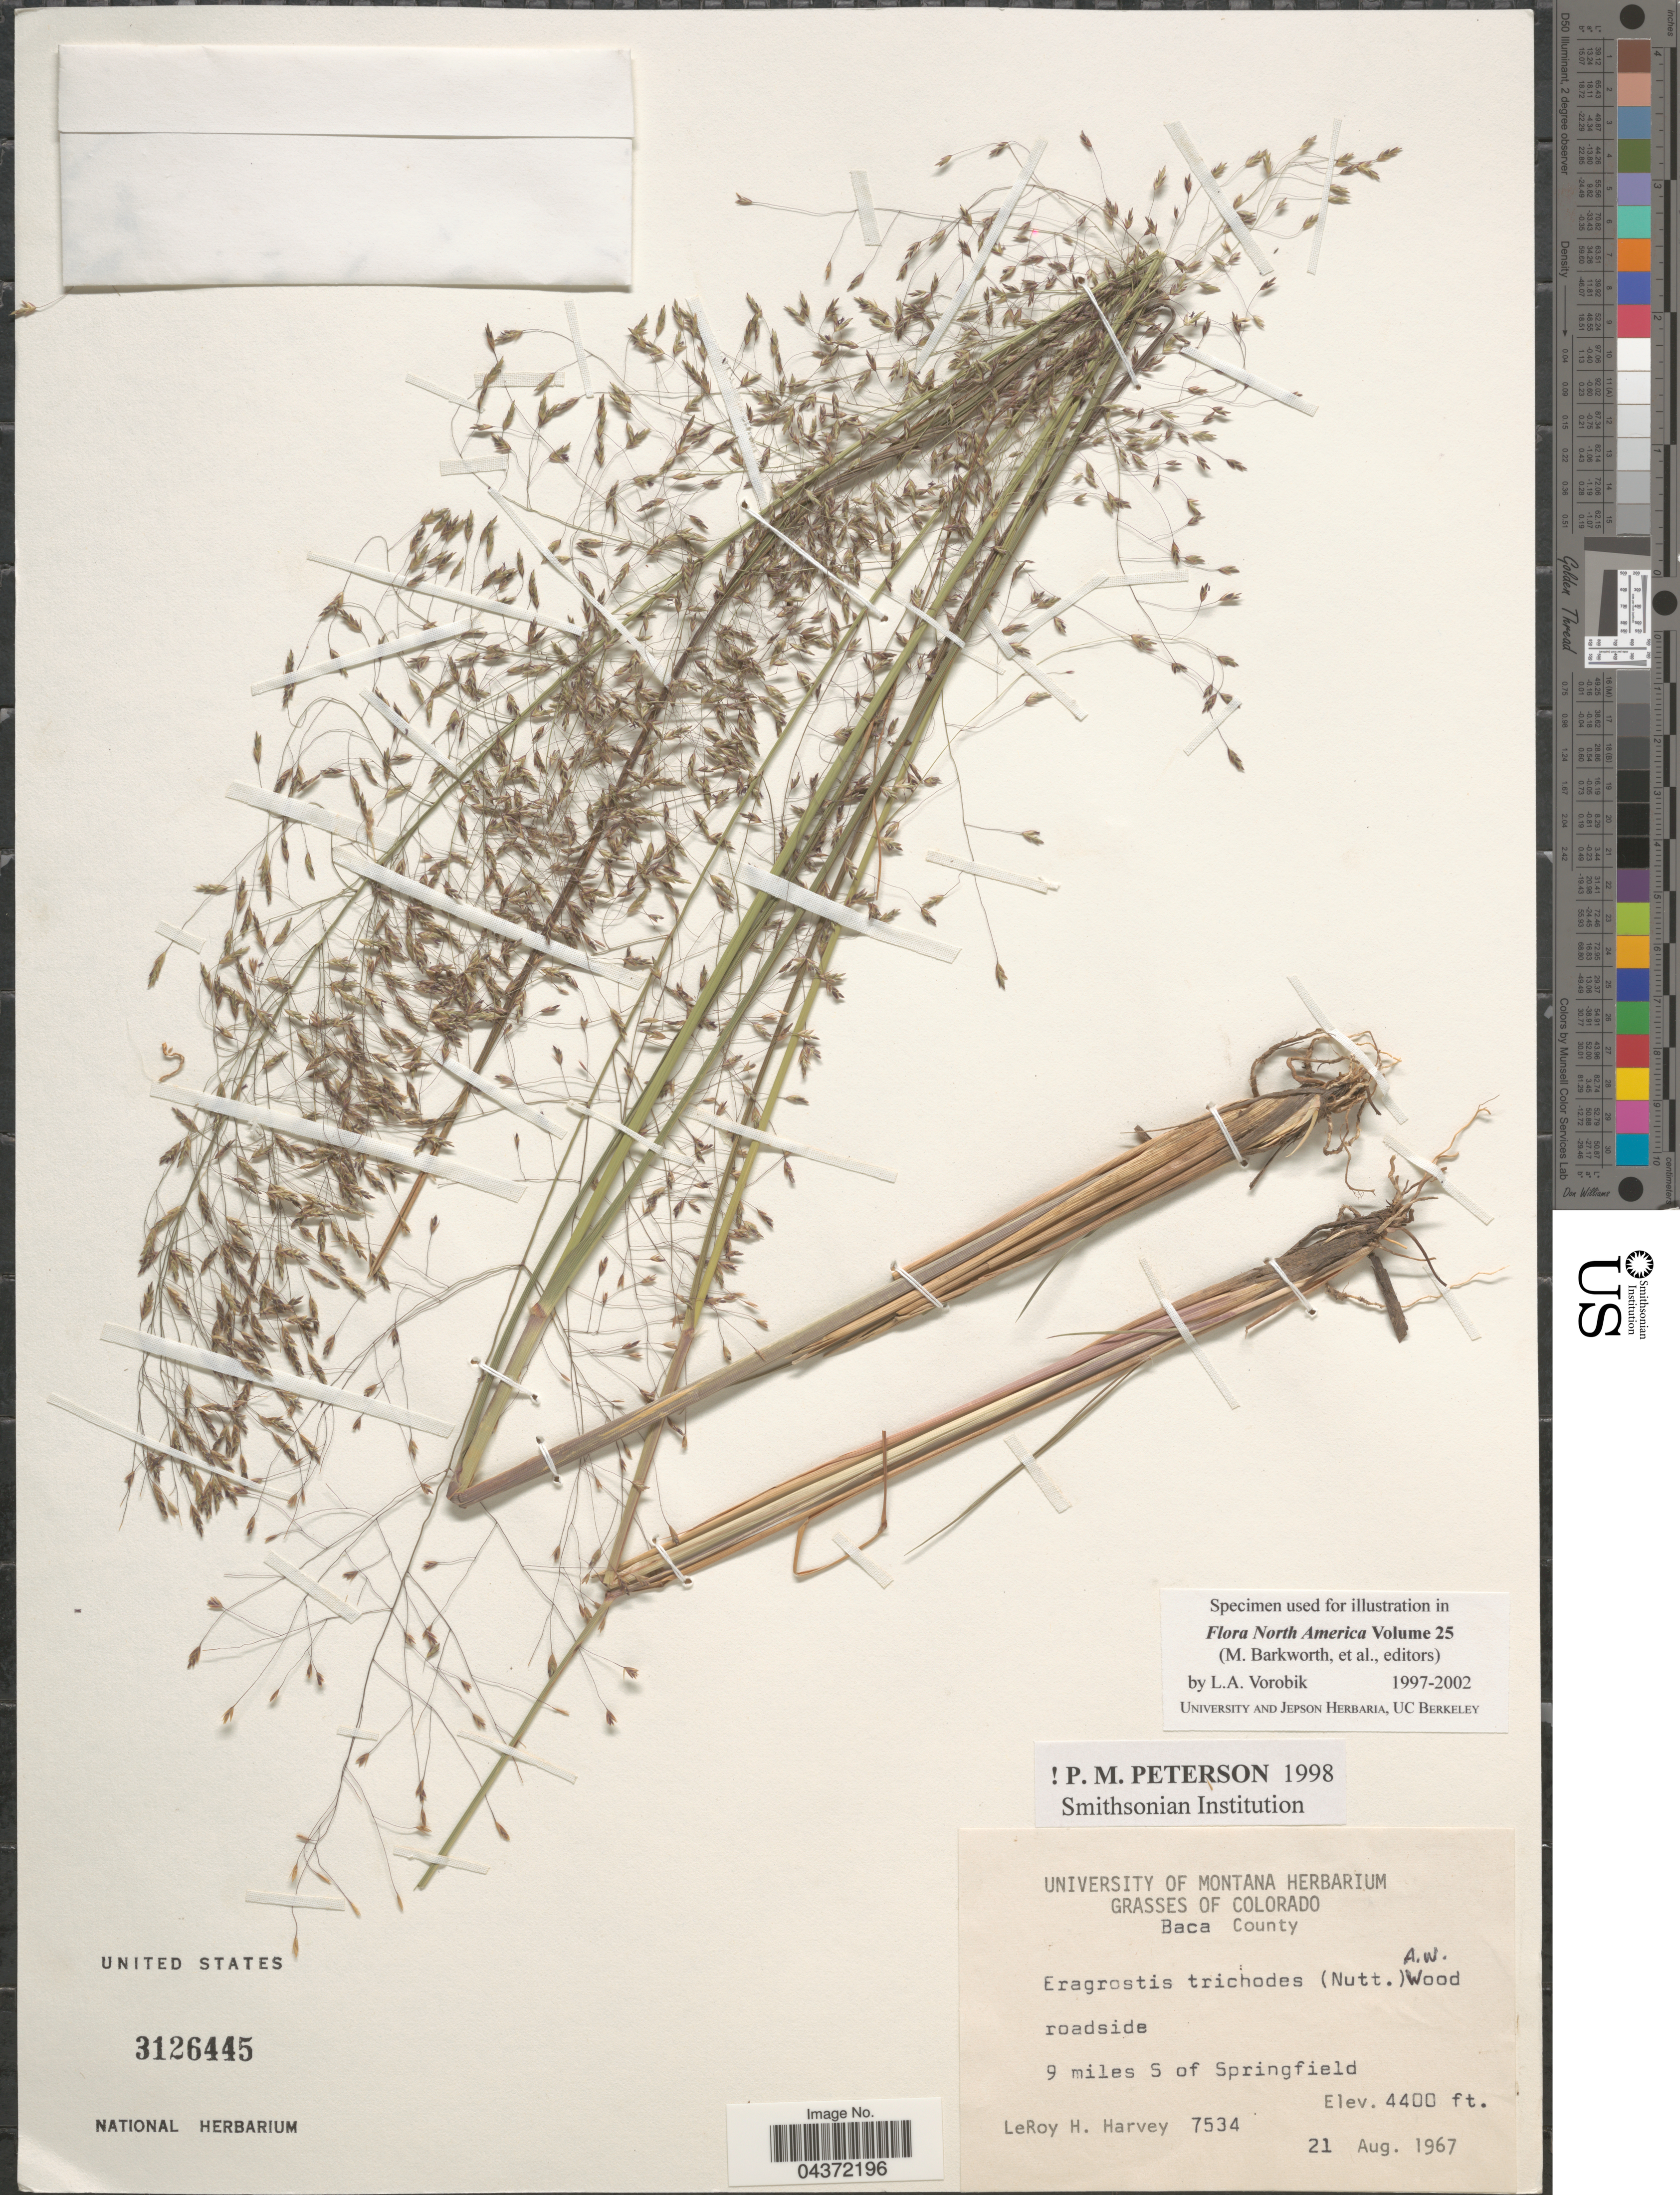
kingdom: Plantae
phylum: Tracheophyta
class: Liliopsida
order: Poales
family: Poaceae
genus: Eragrostis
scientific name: Eragrostis trichodes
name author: (Nutt.) Alph. Wood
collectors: L. H. Harvey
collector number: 7534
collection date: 1967-08-21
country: United States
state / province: Colorado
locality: Baca County. Roadside. 9 miles S of Springfield.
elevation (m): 1341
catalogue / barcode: US 3126445